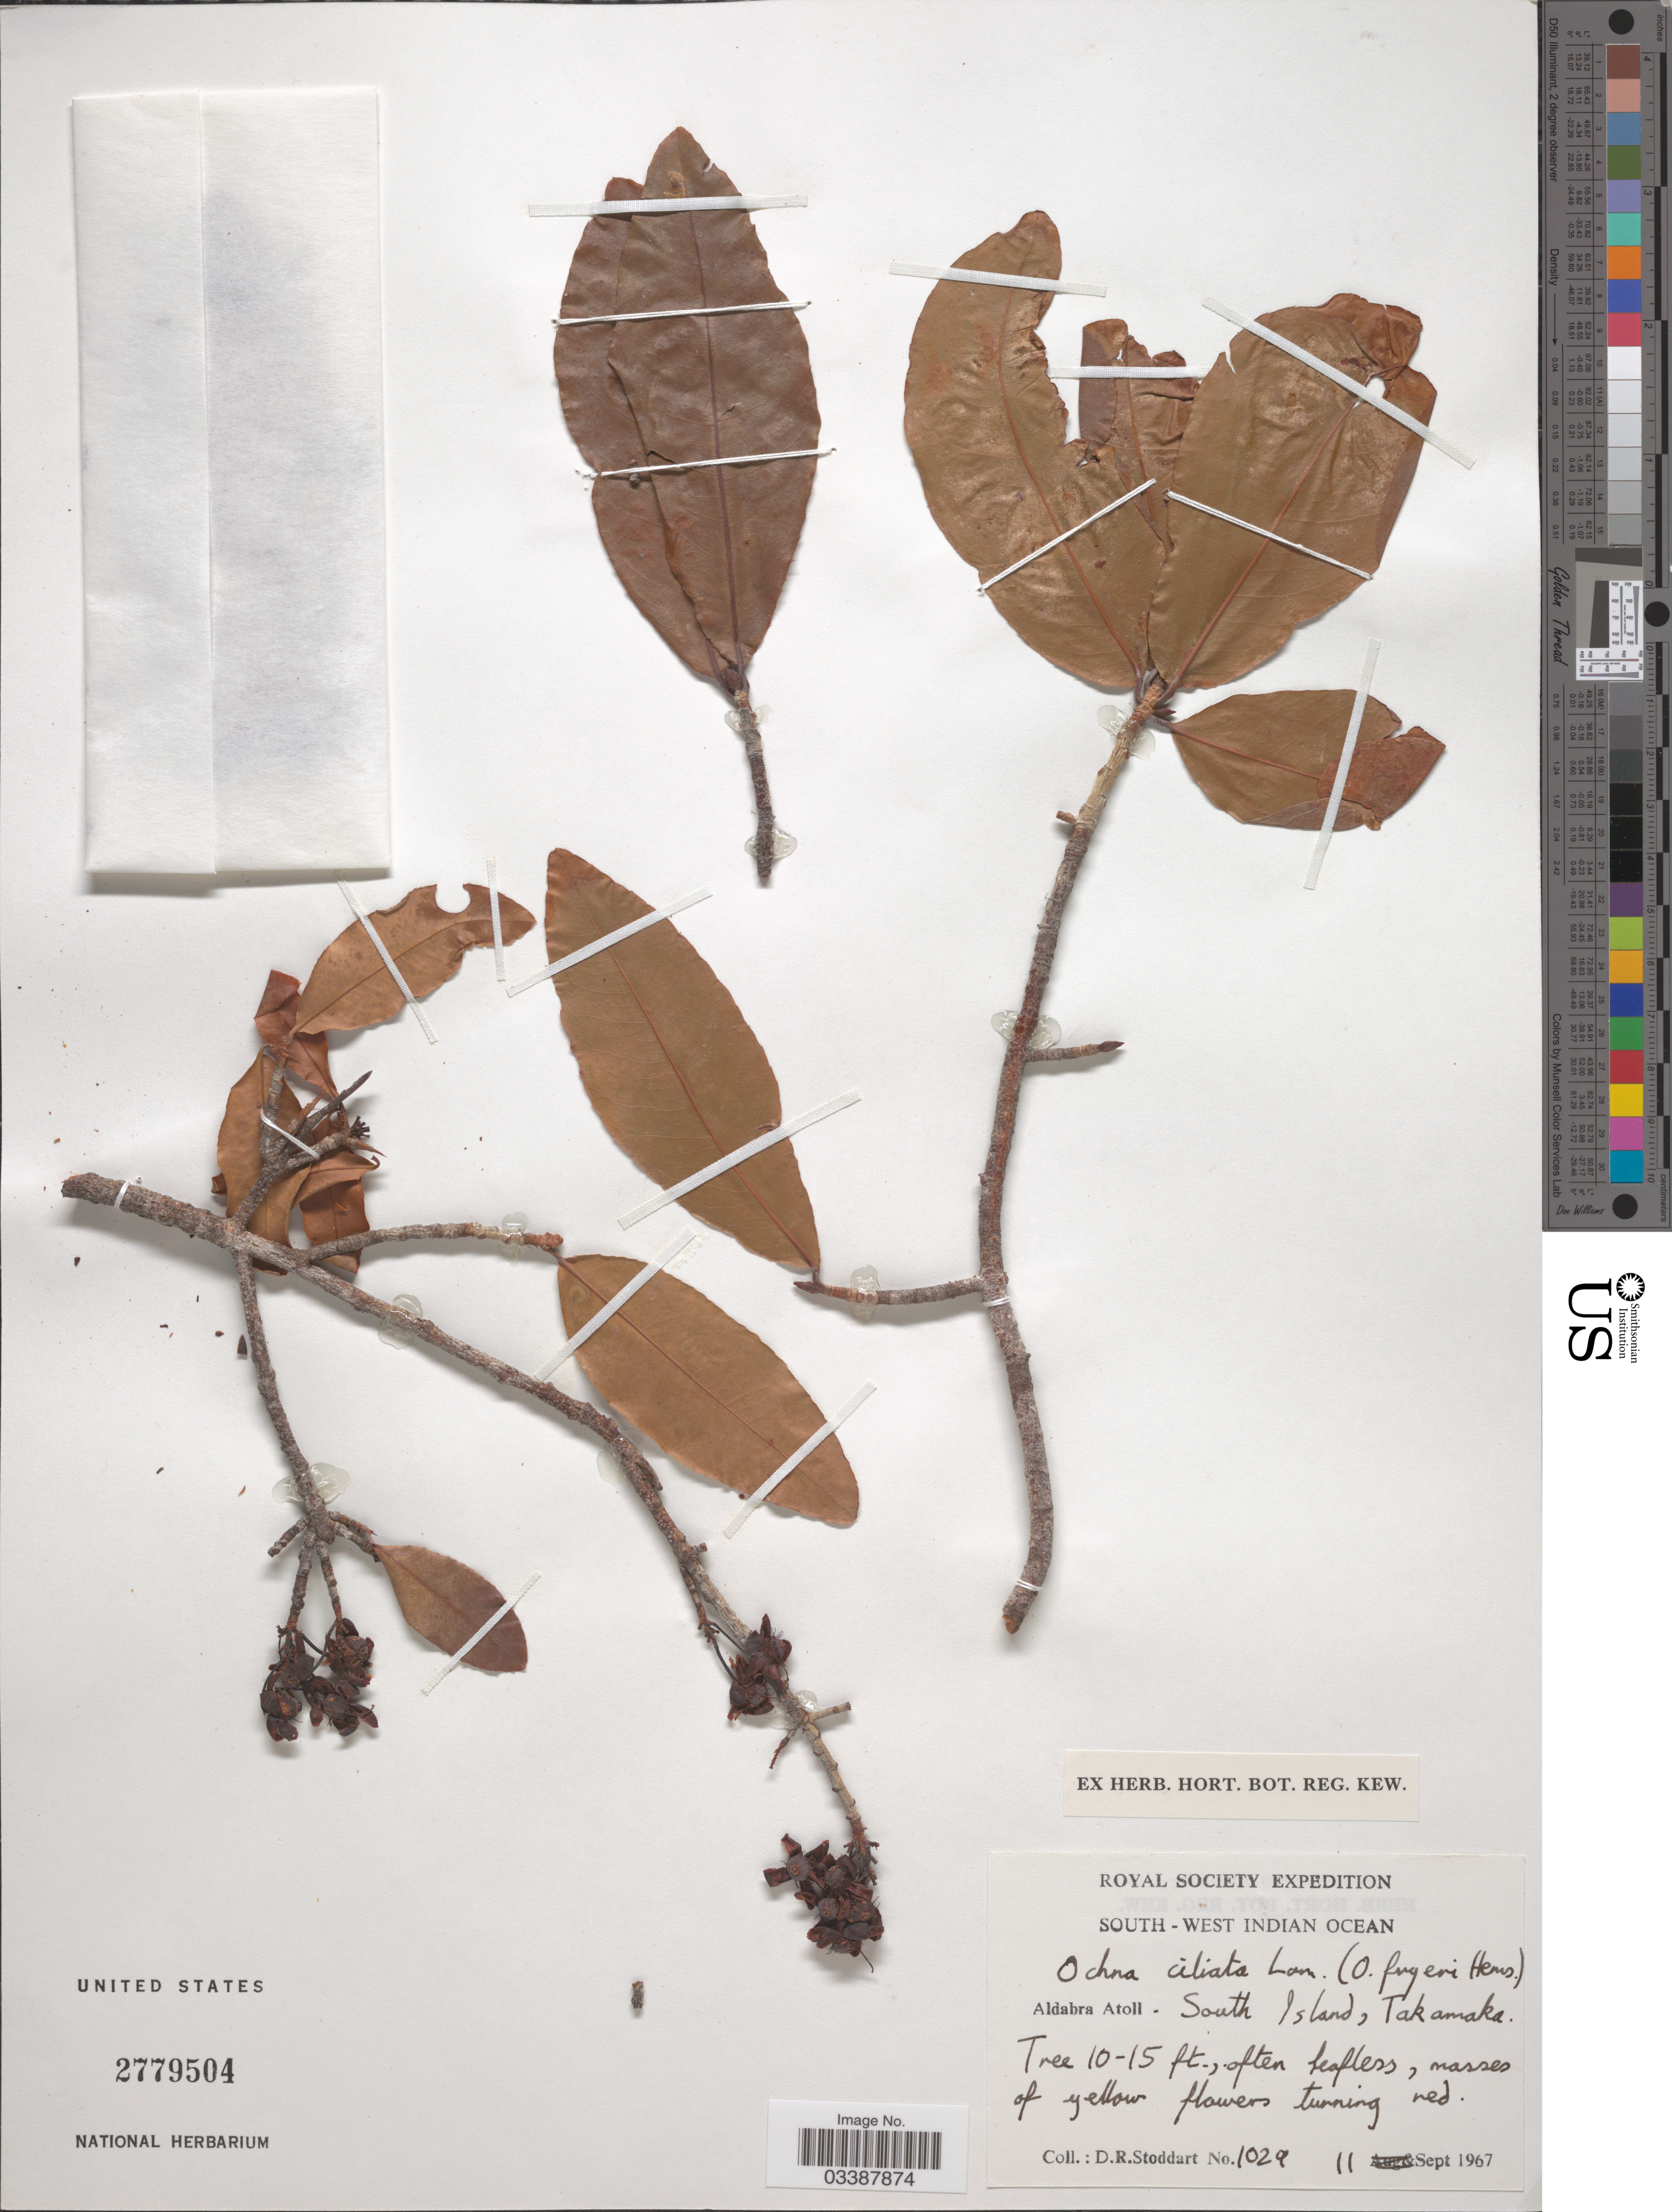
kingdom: Plantae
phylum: Tracheophyta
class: Magnoliopsida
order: Malpighiales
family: Ochnaceae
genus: Ochna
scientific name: Ochna ciliata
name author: Lam.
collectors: D. R. Stoddart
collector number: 1029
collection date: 1967-09-11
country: Seychelles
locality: South-West Indian Ocean. Aldabra Atoll-South Island, Takamaka.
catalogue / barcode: US 2779504